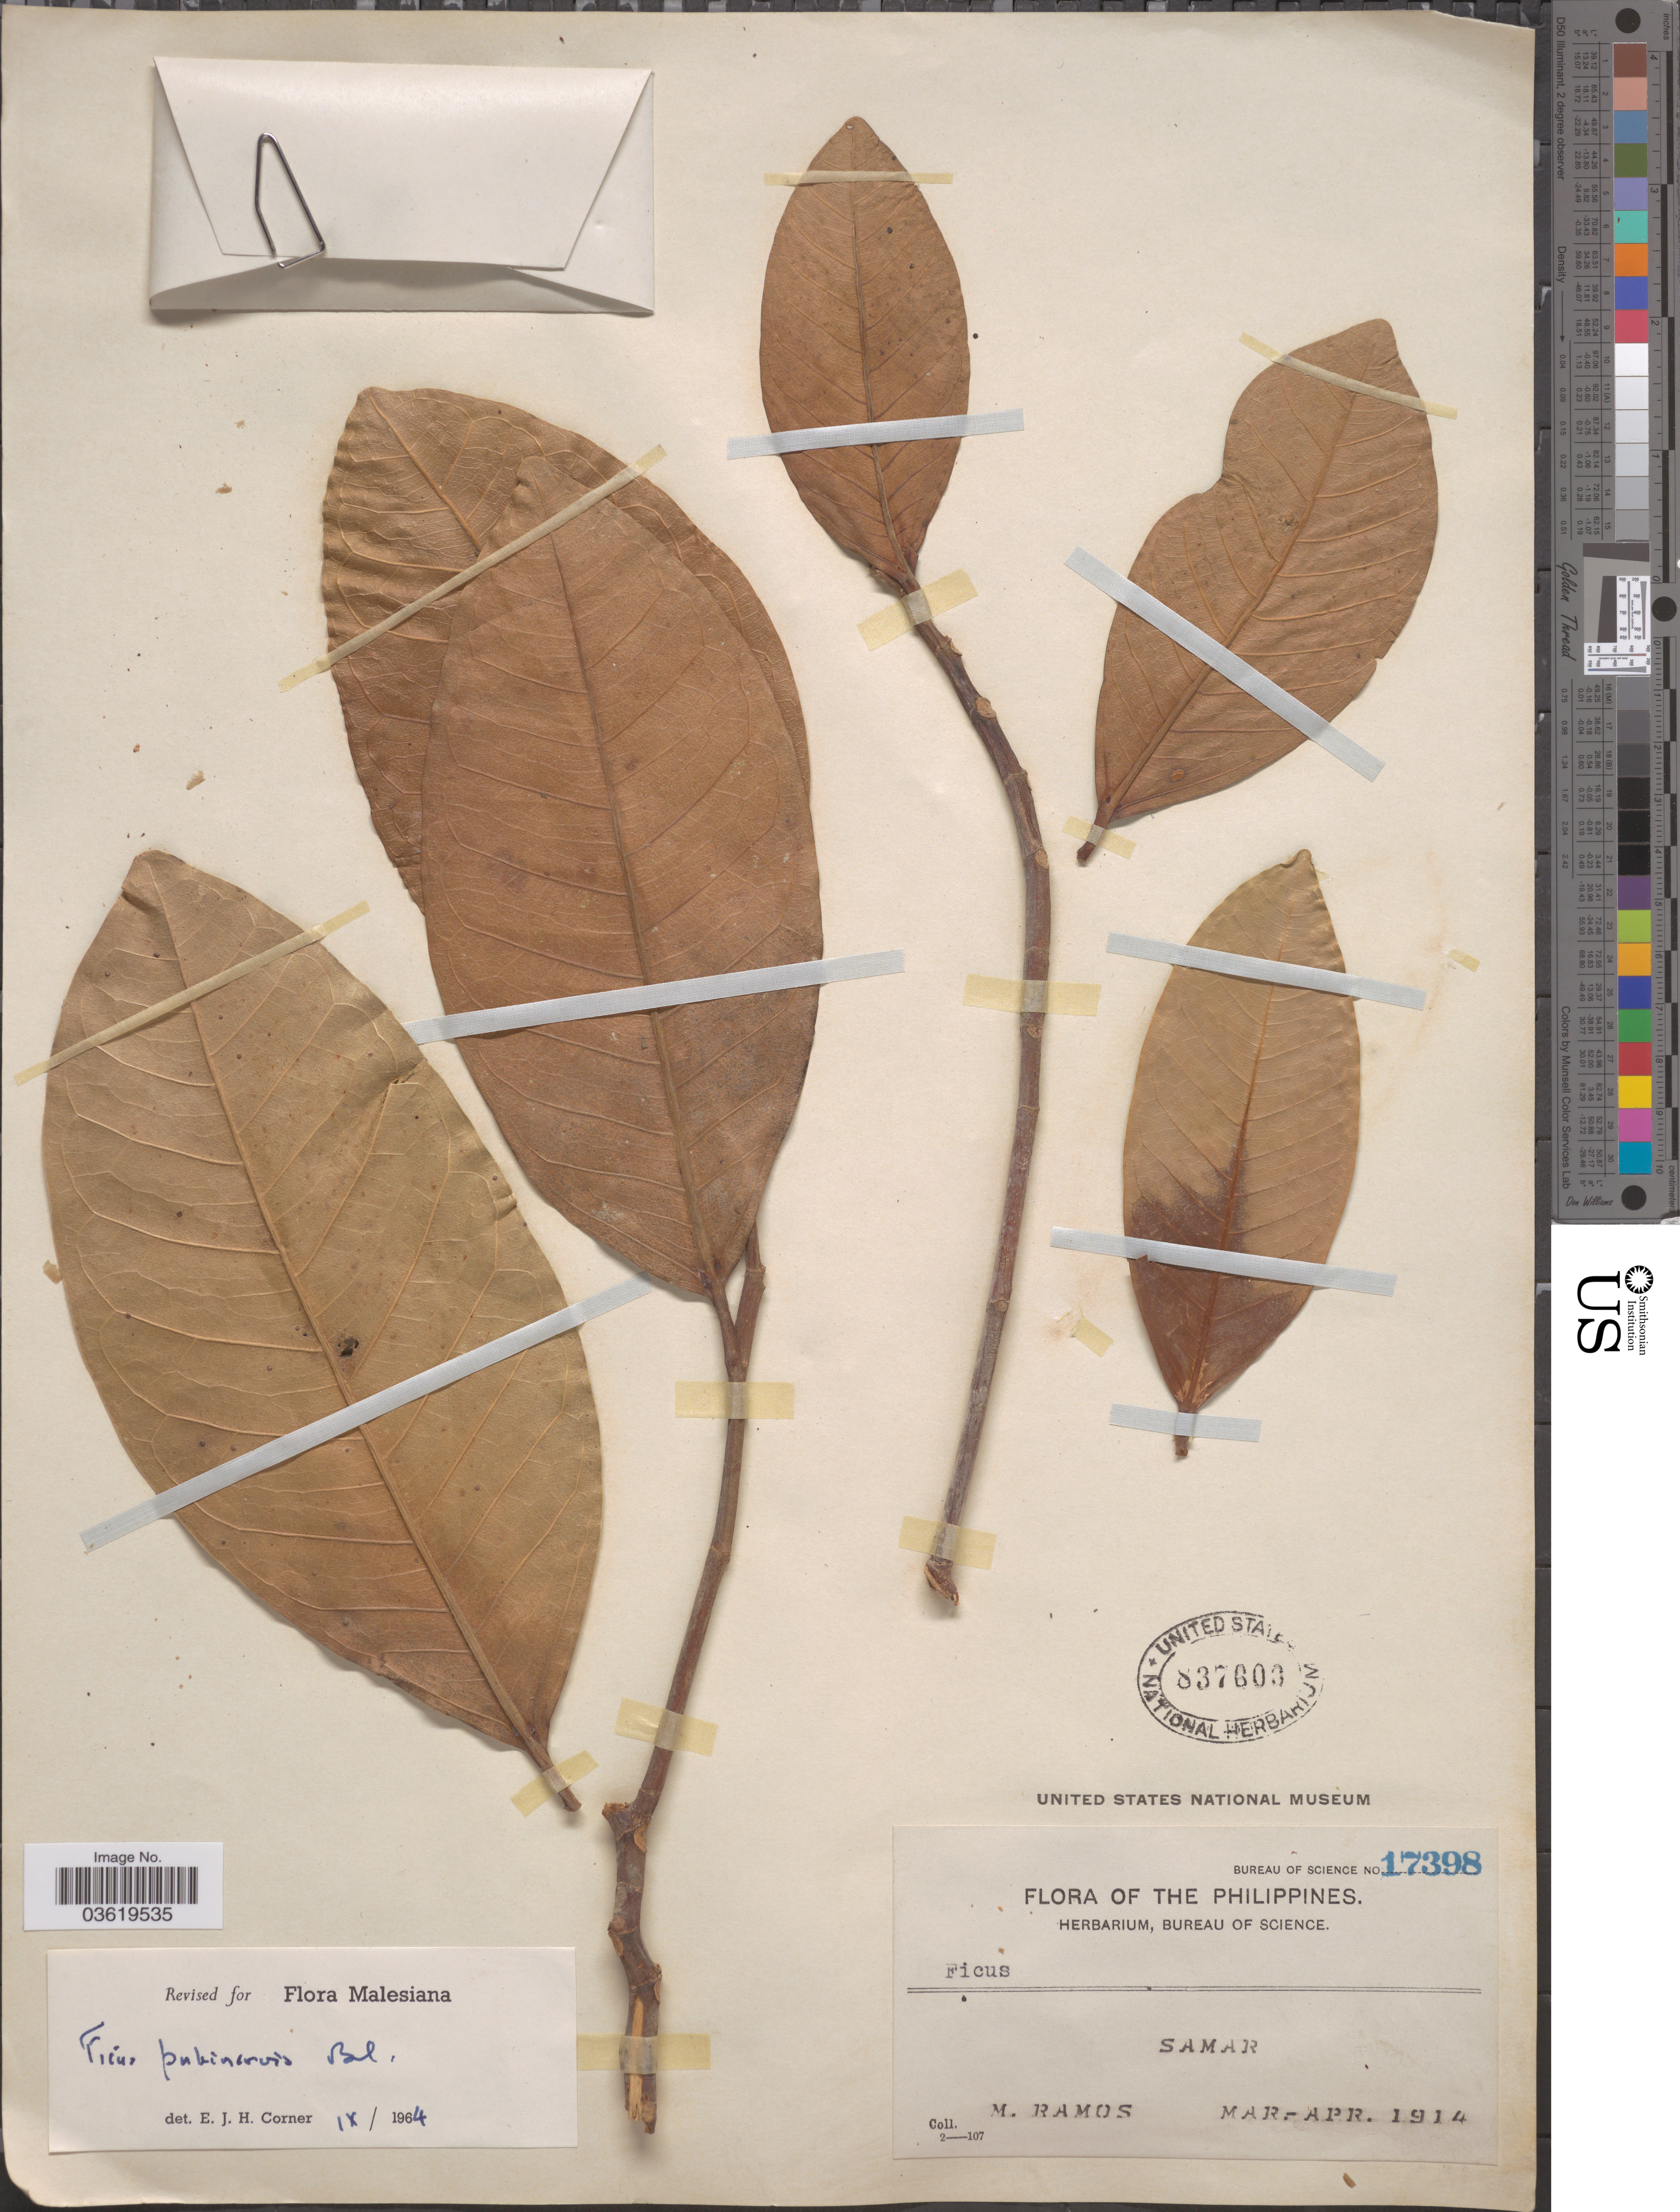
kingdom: Plantae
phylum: Tracheophyta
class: Magnoliopsida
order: Rosales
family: Moraceae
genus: Ficus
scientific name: Ficus pubinervis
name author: Blume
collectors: M. Ramos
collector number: Bureau of Science 17398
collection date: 1914-03/1914-04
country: Philippines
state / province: Eastern Visayas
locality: Samar.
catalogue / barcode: US 837600